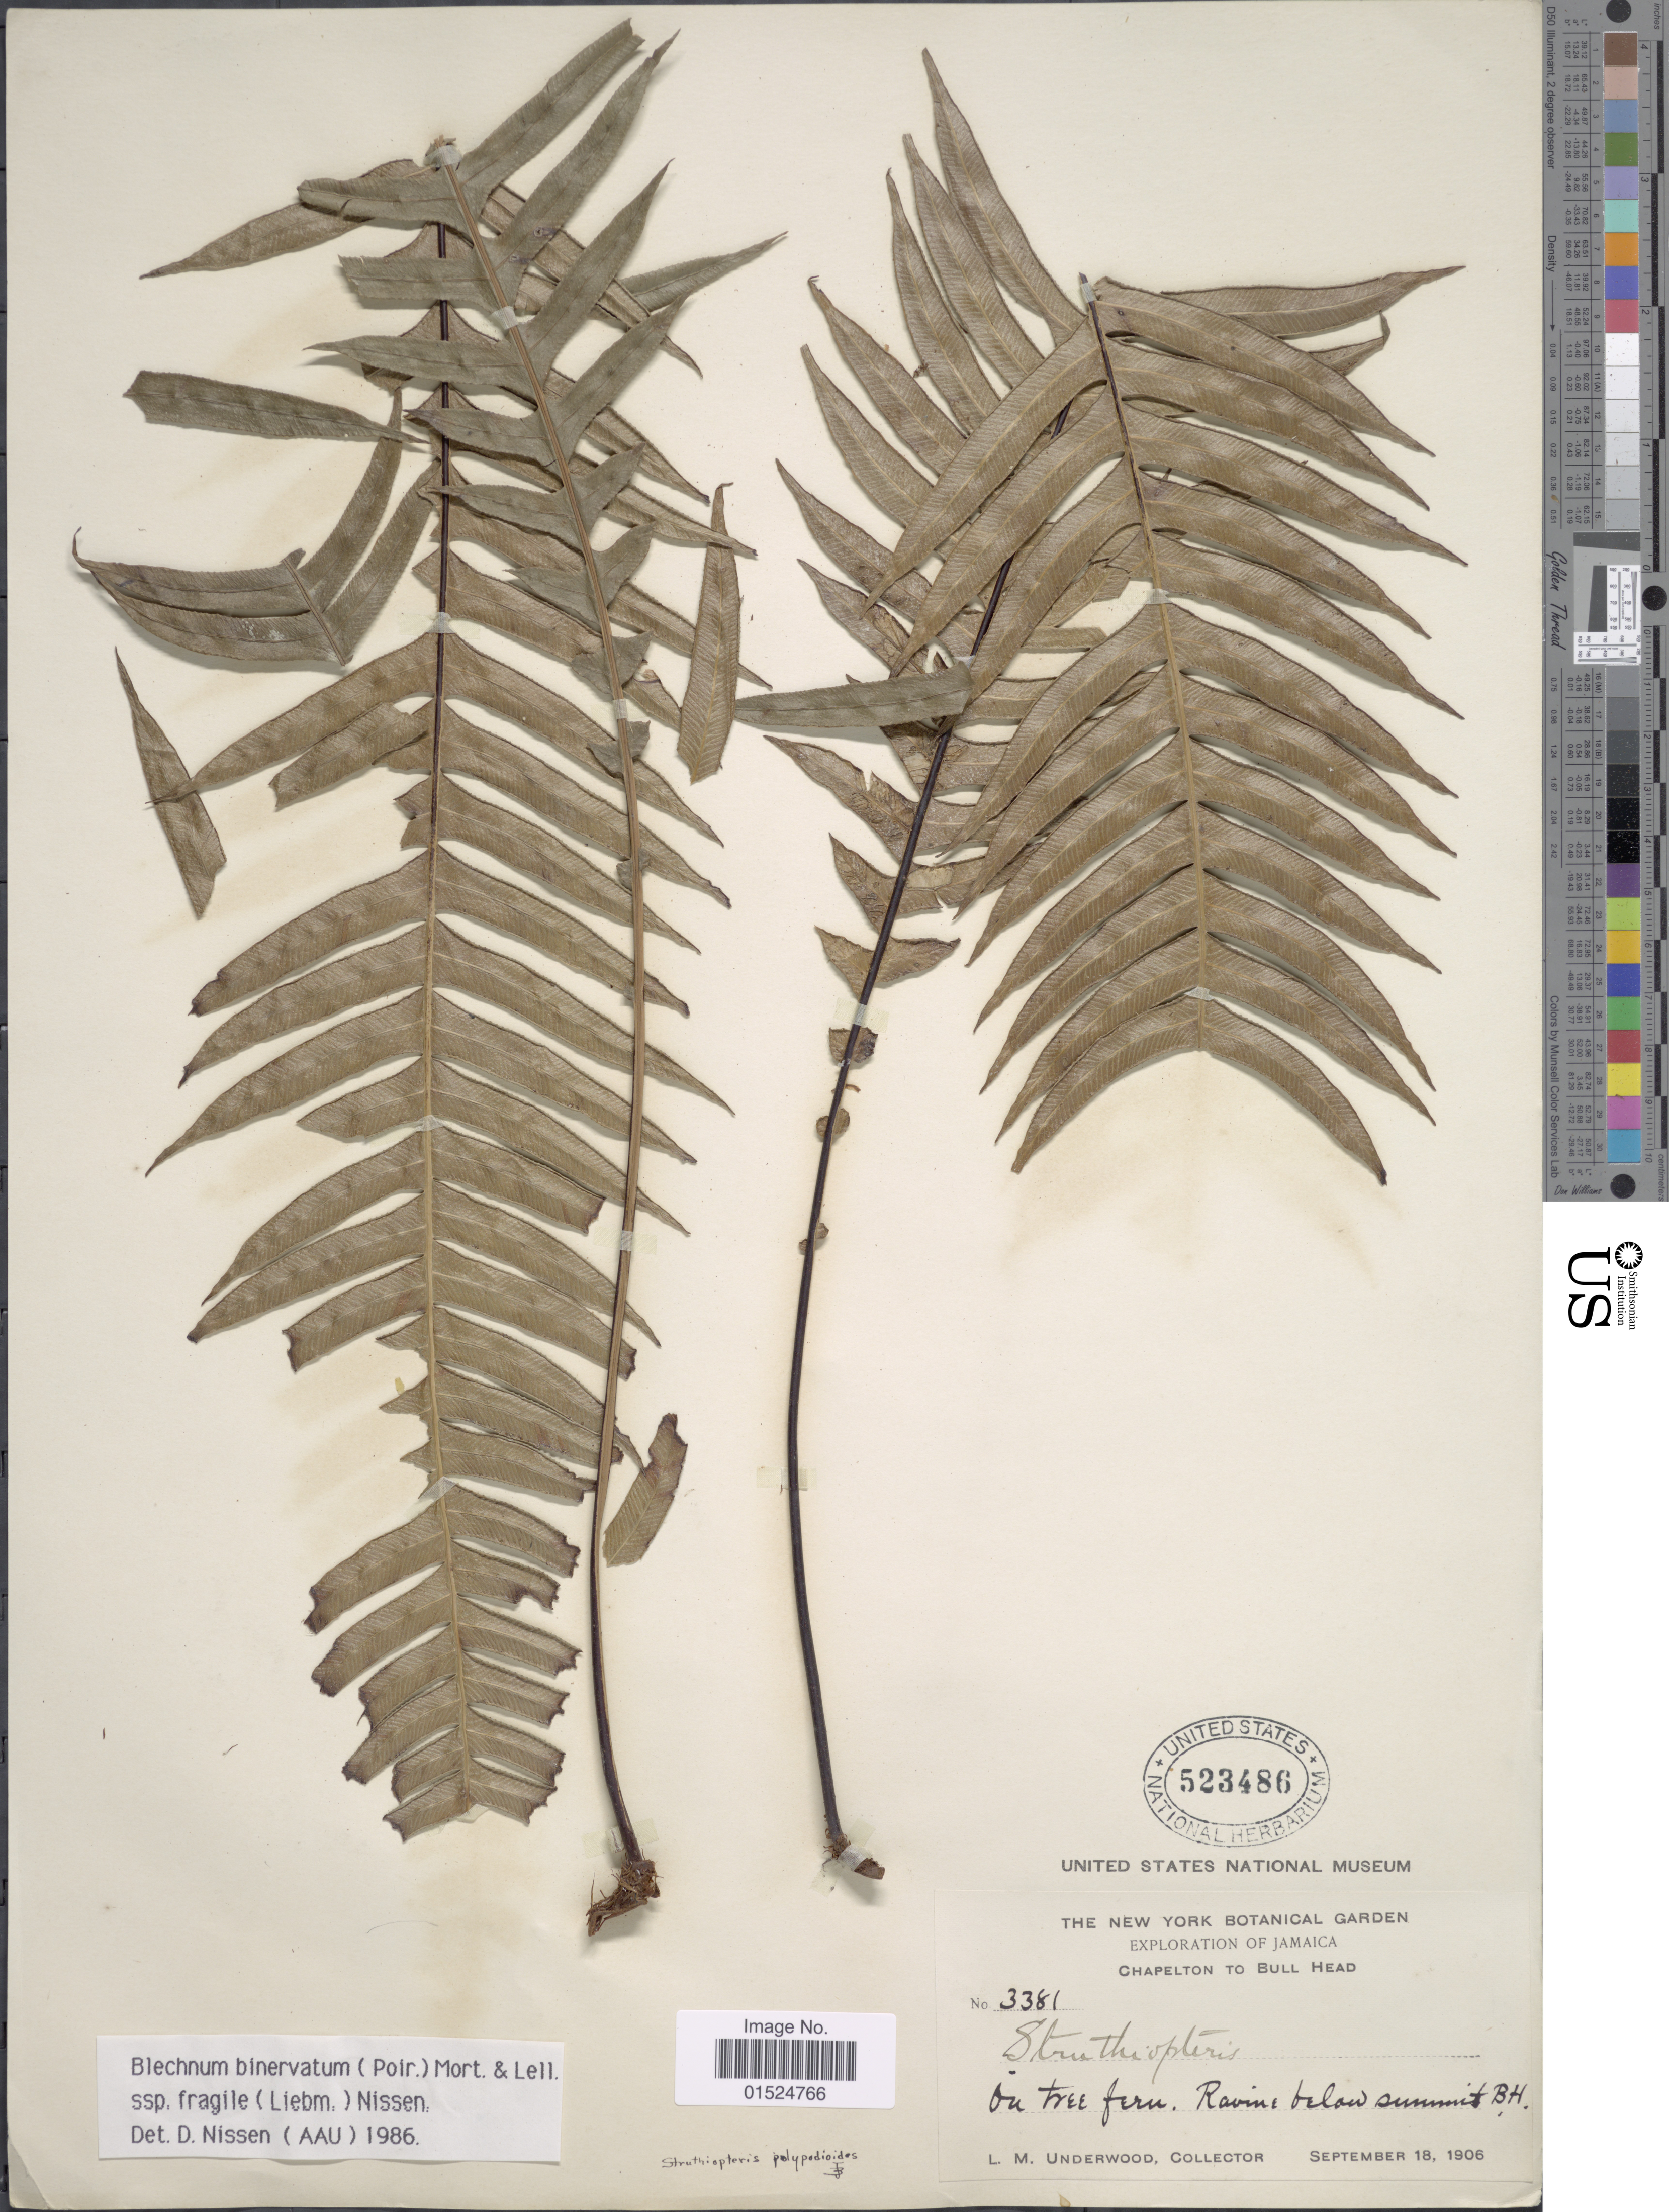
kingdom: Plantae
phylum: Tracheophyta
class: Polypodiopsida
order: Polypodiales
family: Blechnaceae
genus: Blechnum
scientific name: Blechnum fragile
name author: (Liebm.) C.V. Morton & Lellinger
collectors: L. M. Underwood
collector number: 3381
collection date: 1906-09-18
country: Jamaica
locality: Chapelton to Bull Head, on tree fern Ravine below summit BH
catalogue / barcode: US 523486